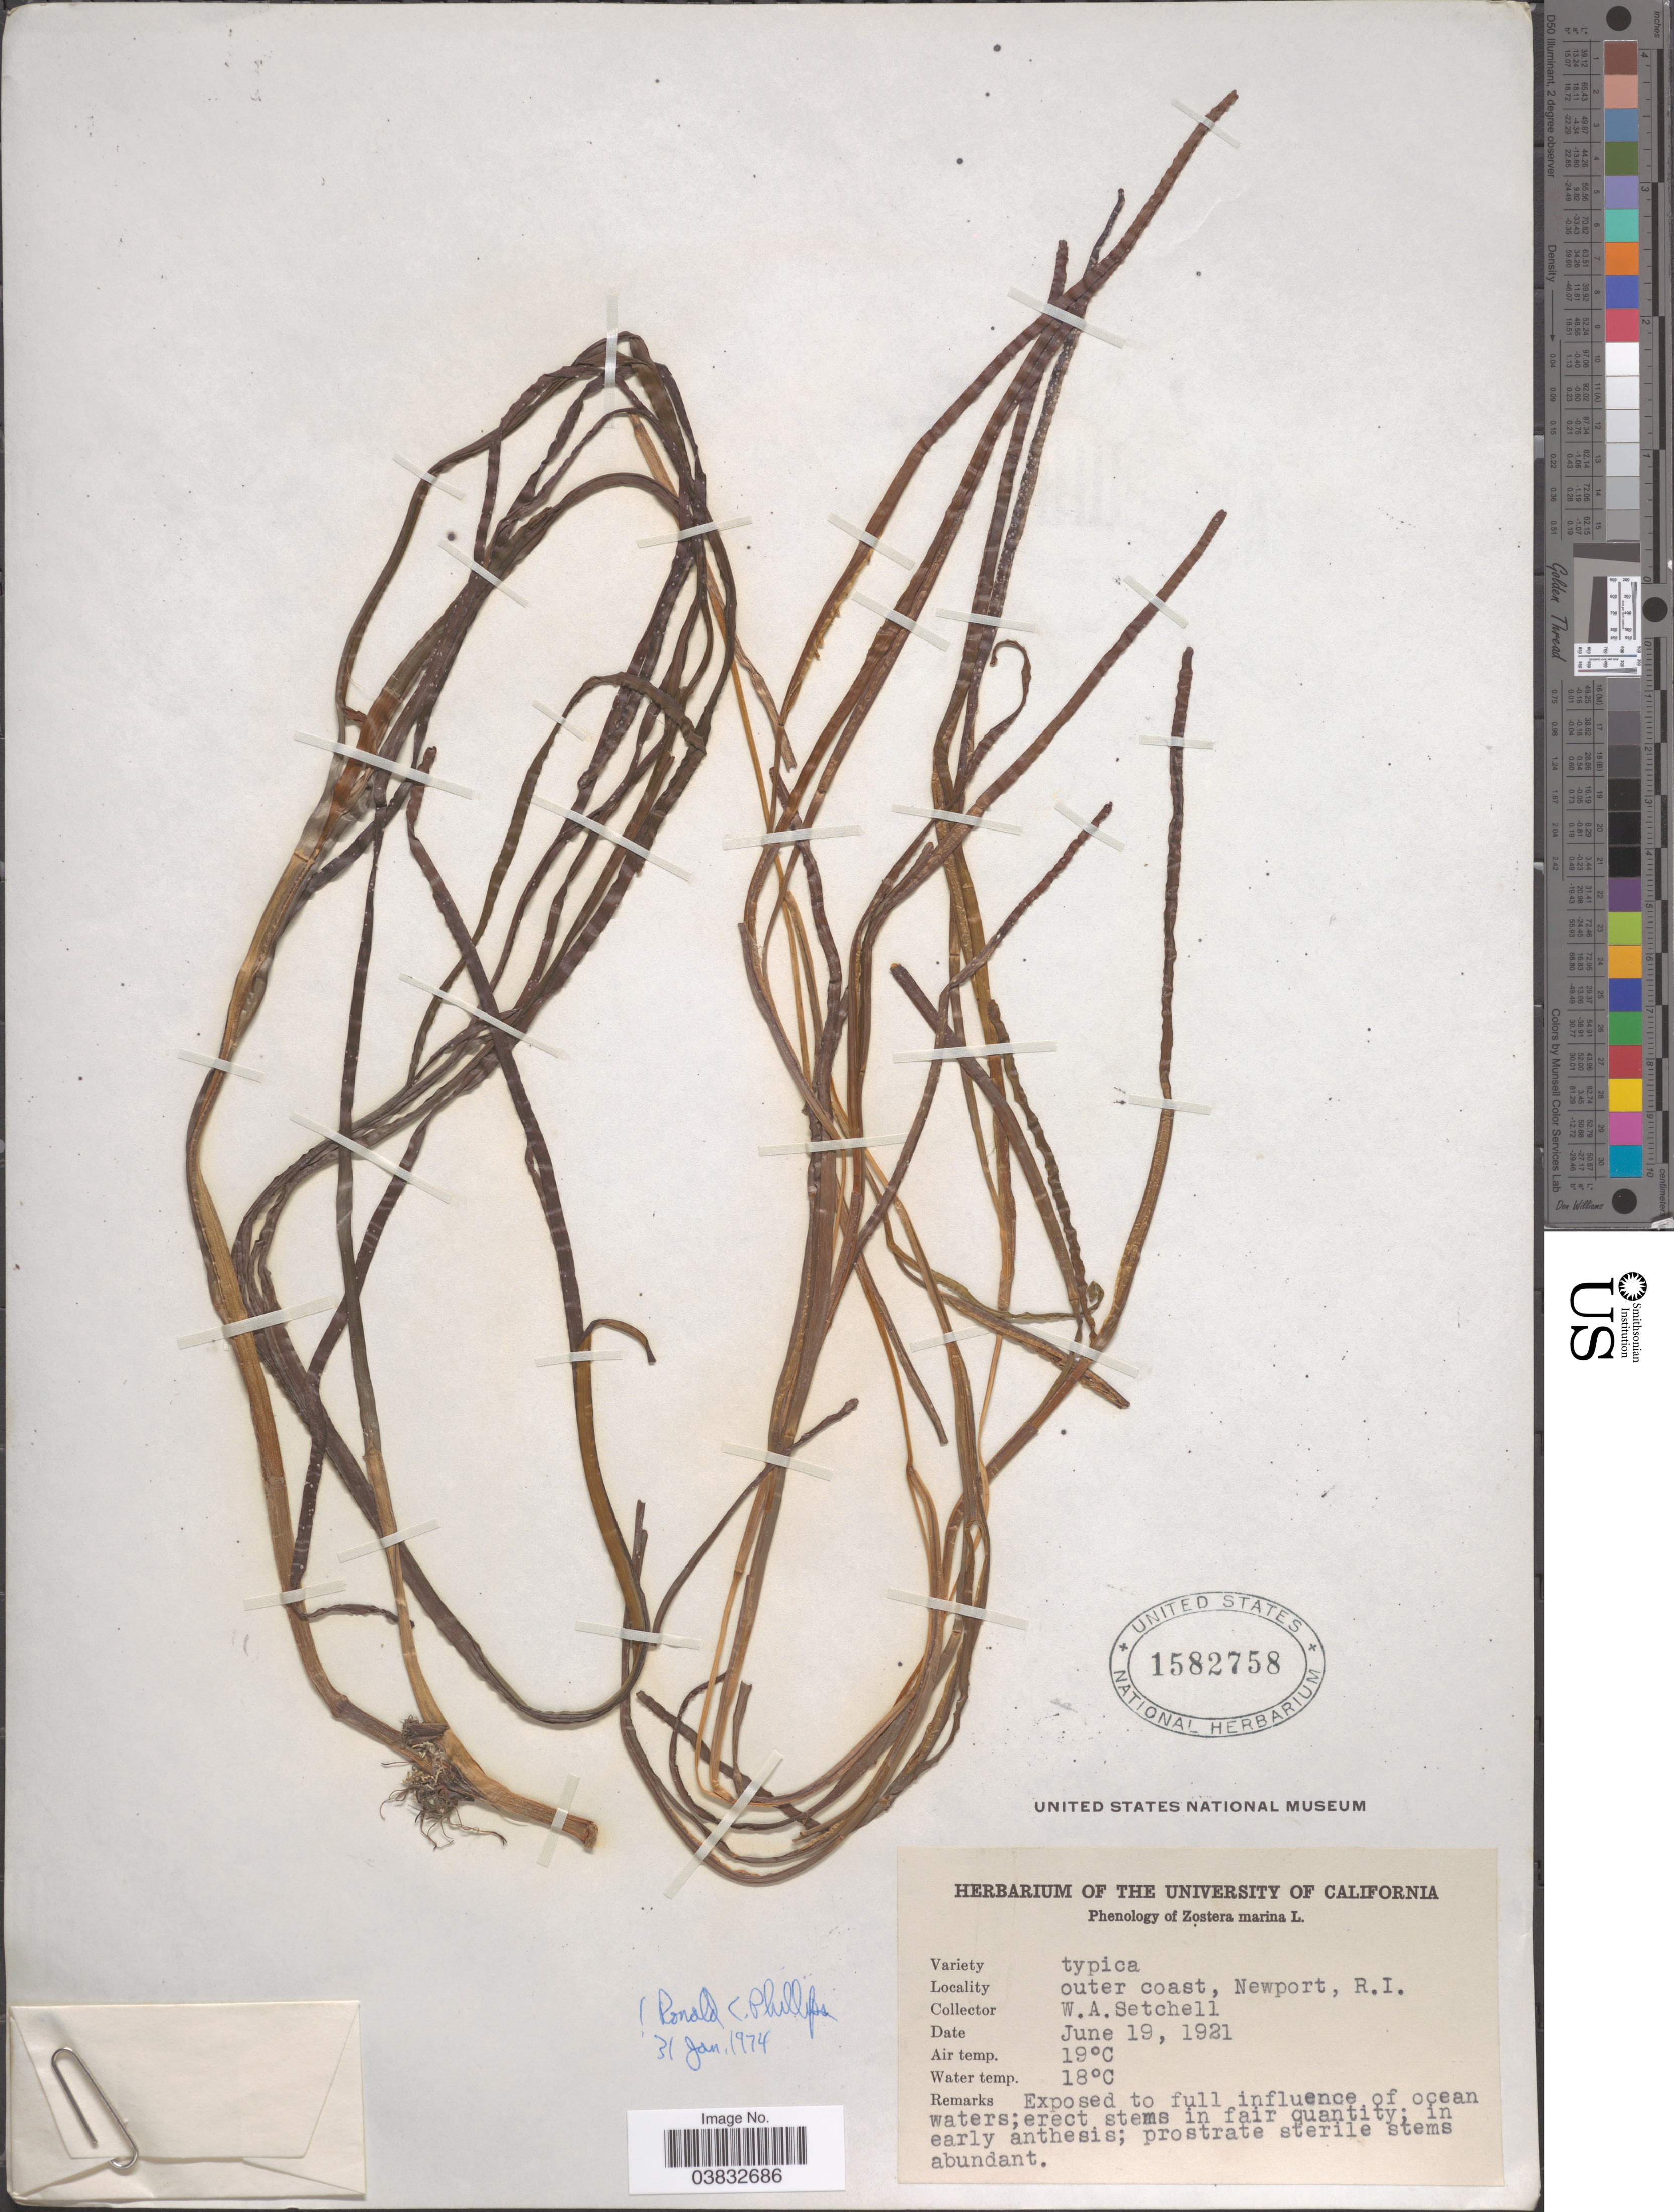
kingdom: Plantae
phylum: Tracheophyta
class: Liliopsida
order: Alismatales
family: Zosteraceae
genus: Zostera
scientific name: Zostera marina var. marina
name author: L.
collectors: W. Setchell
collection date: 1921-06-19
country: United States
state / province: Rhode Island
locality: Outer coast, Newport.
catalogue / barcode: US 1582758